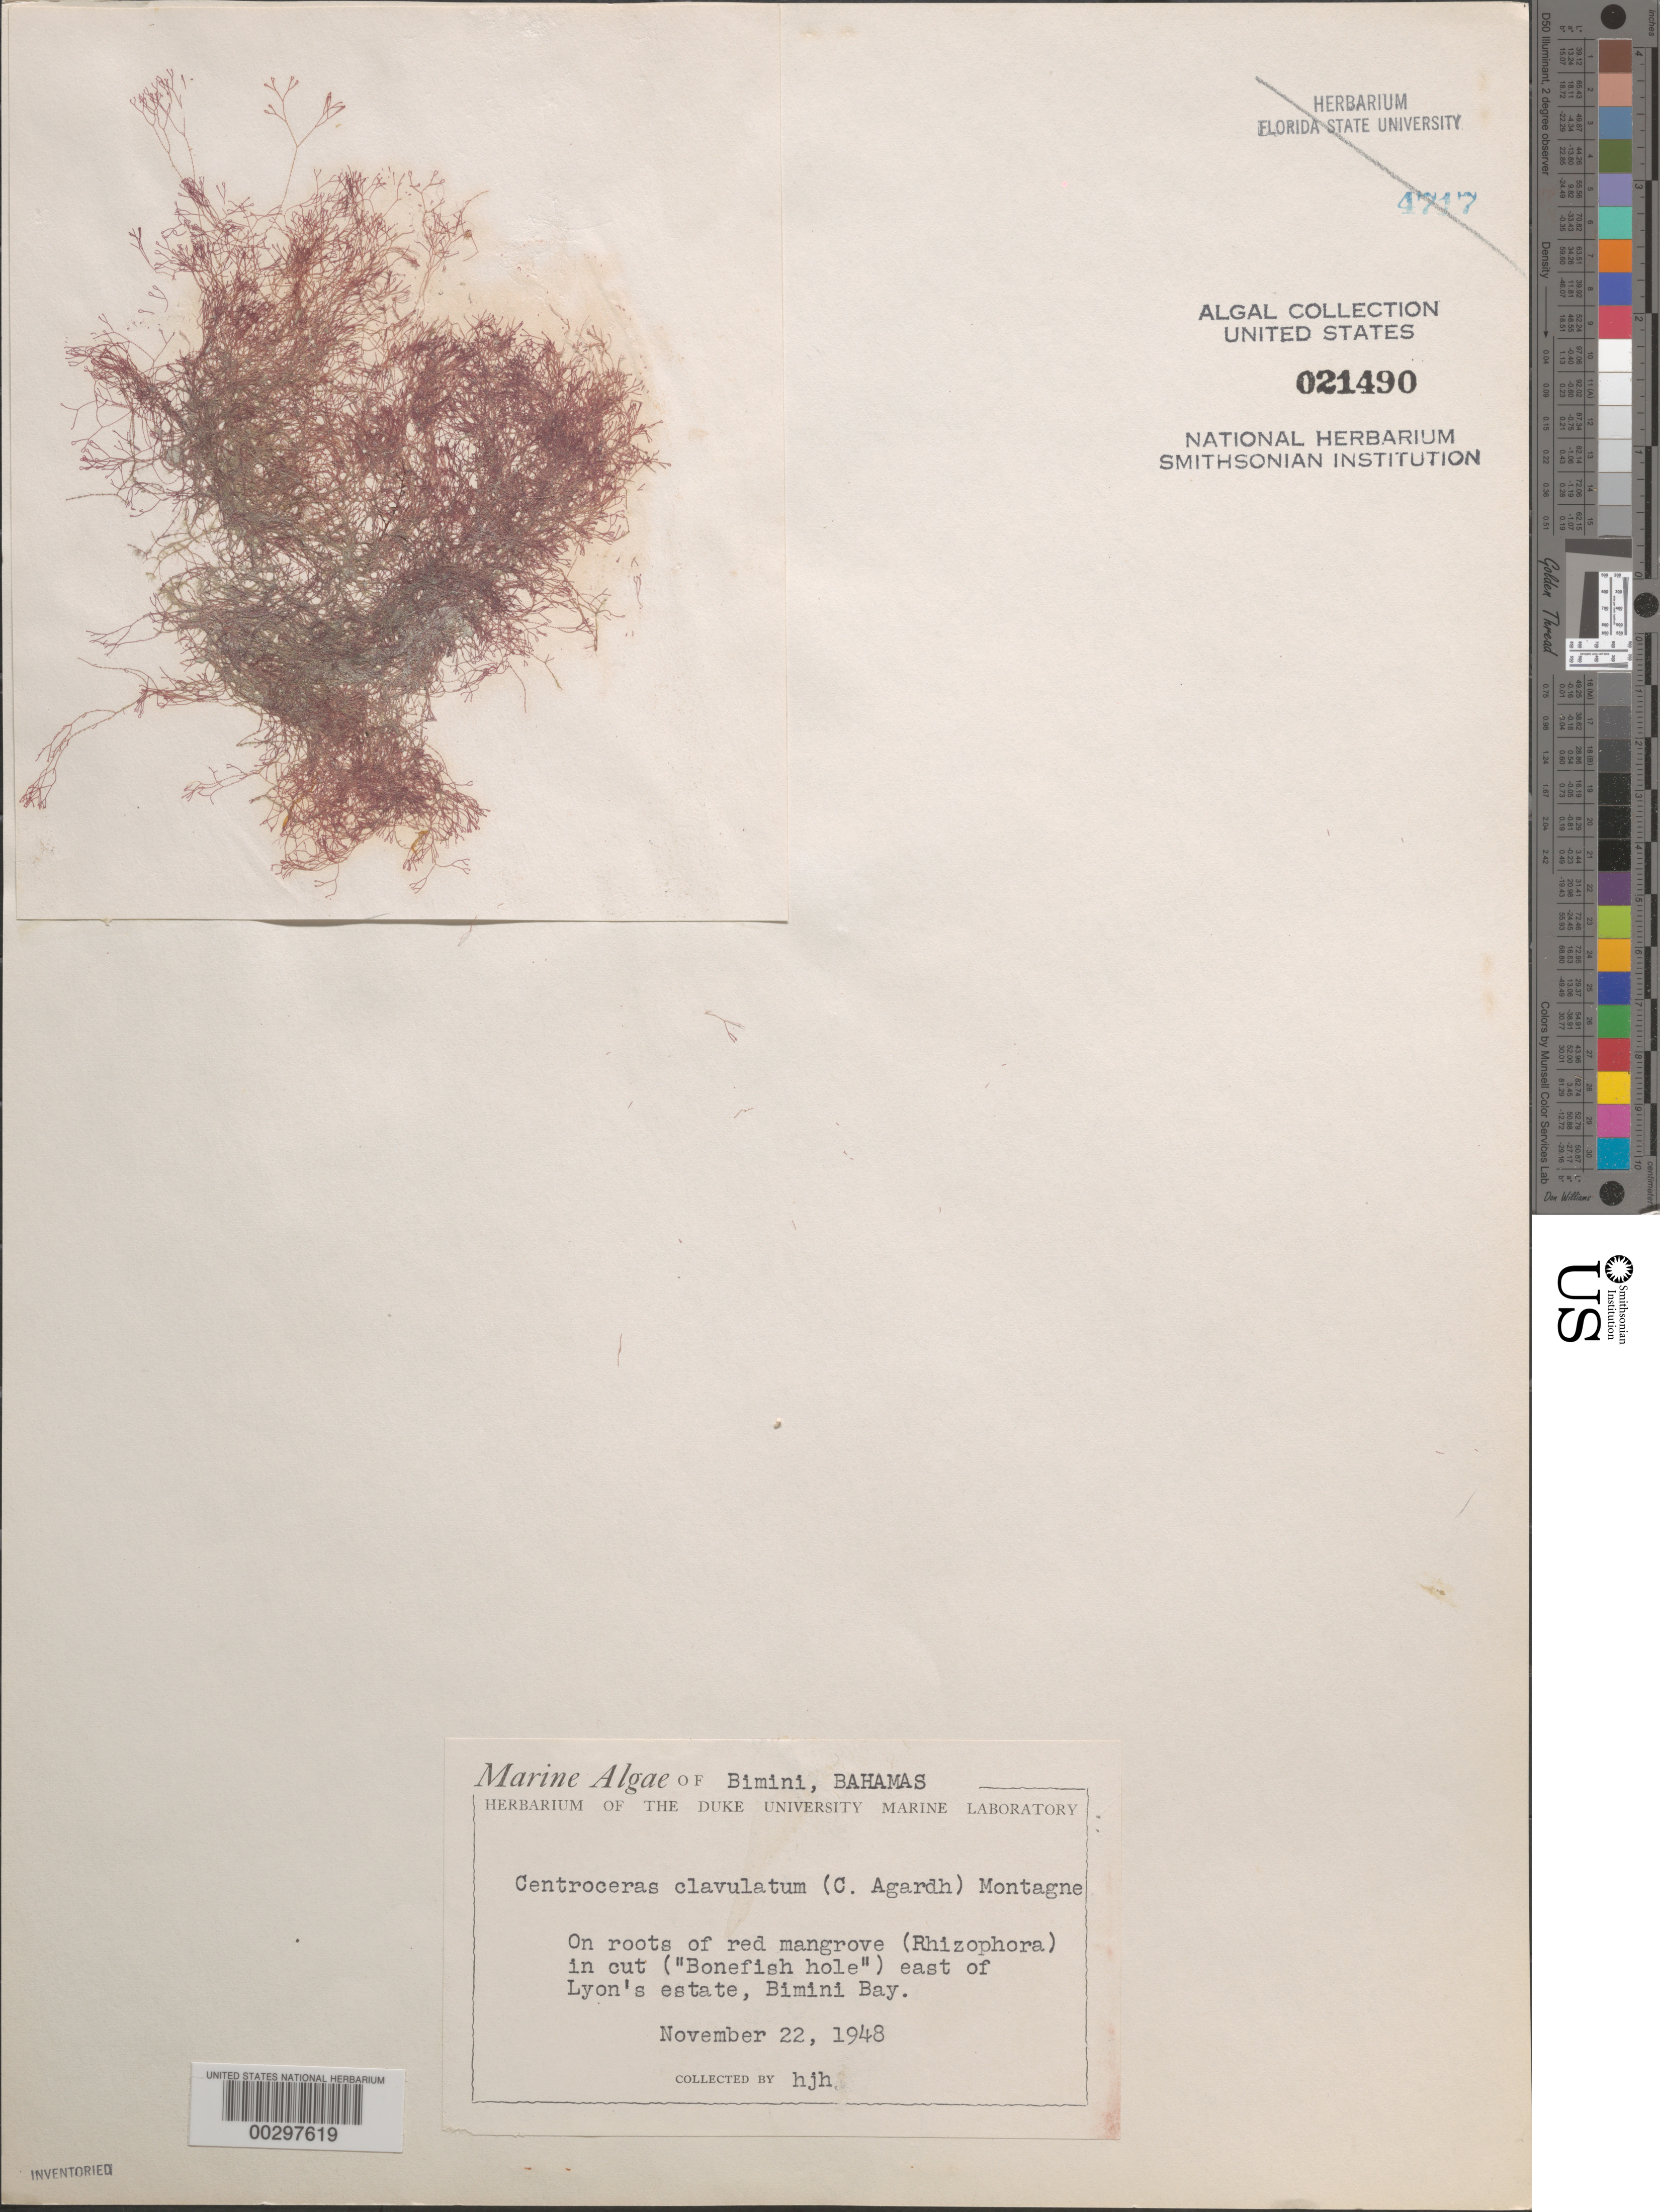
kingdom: Plantae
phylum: Rhodophyta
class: Florideophyceae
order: Ceramiales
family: Ceramiaceae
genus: Centroceras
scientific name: Centroceras clavulatum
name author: (C. Agardh) Mont.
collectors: H. J. Humm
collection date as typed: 22 Nov 1948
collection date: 1948-11-22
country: Bahamas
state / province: Biminis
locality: Bimini bay, east of lyon's estate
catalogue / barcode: US 21490